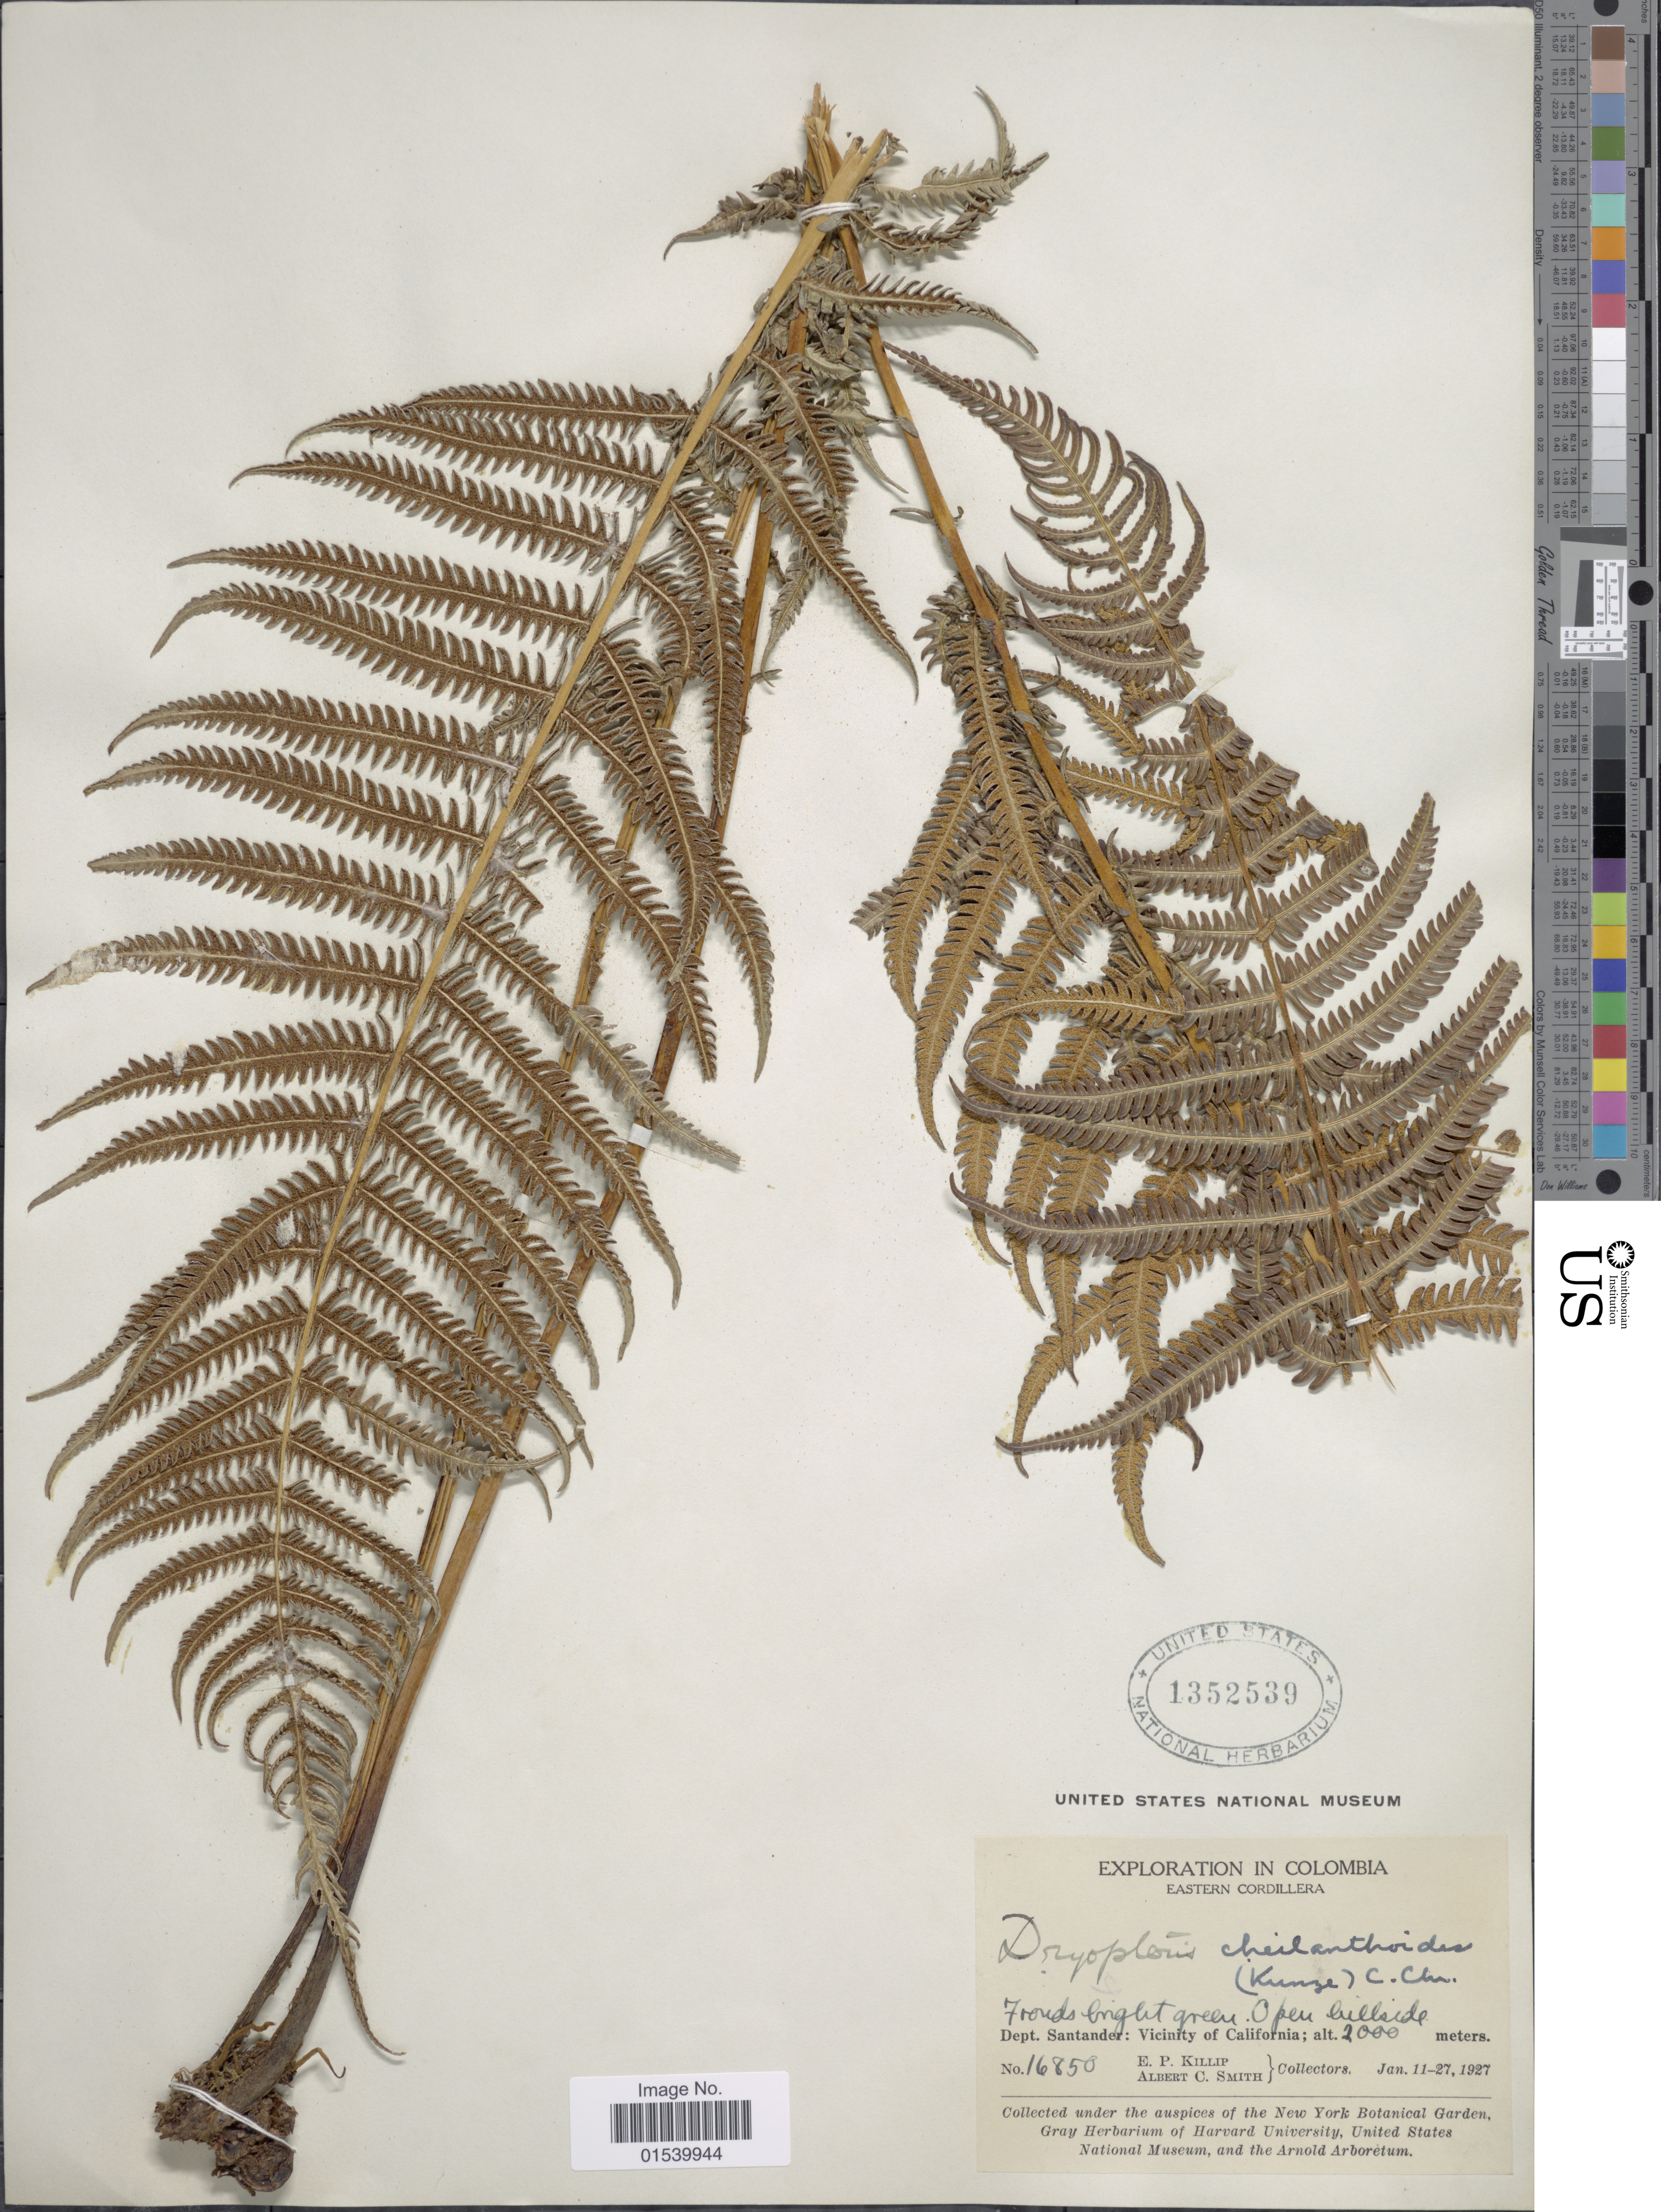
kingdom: Plantae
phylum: Tracheophyta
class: Polypodiopsida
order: Polypodiales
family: Thelypteridaceae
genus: Amauropelta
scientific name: Amauropelta cheilanthoides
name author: (Kunze) Á. Löve & D. Löve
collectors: E. P. Killip & A. C. Smith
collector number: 16850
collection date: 1927-01-11/1927-01-27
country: Colombia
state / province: Santander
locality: Eastern Cordillera, Dept. Santander: Vicinity of California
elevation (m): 2000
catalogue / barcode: US 1352539